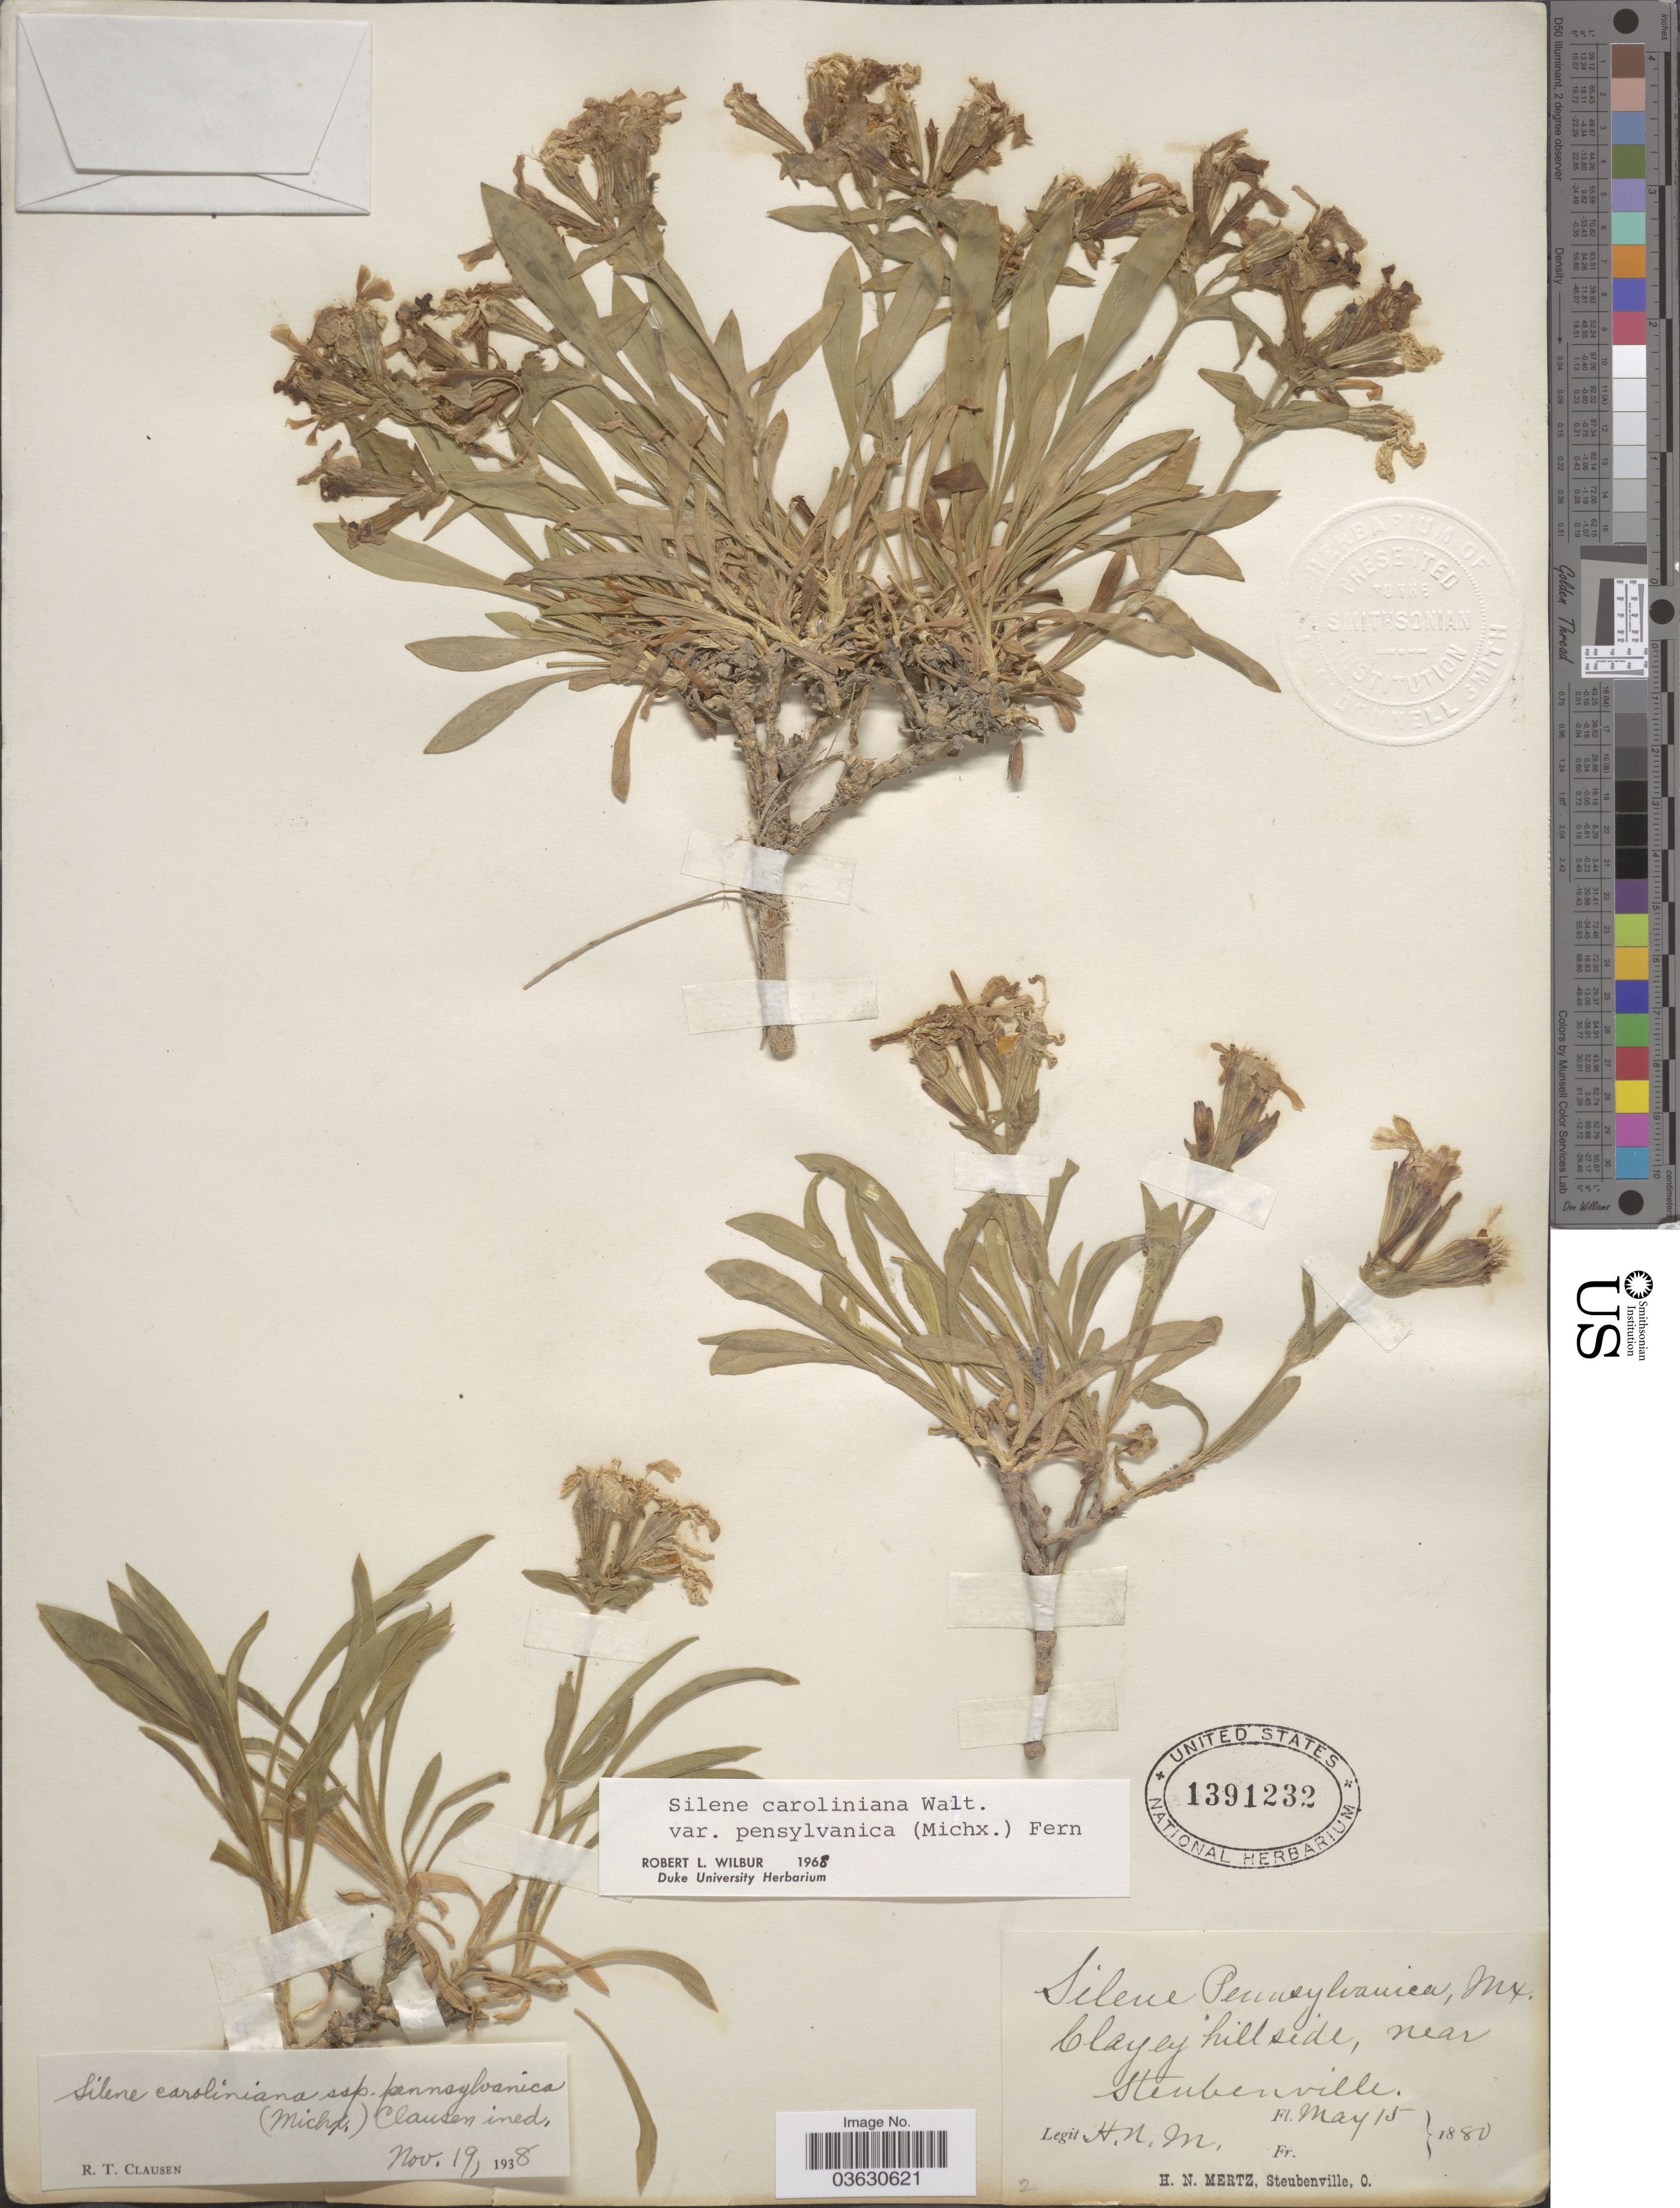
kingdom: Plantae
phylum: Tracheophyta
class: Magnoliopsida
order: Caryophyllales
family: Caryophyllaceae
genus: Silene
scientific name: Silene caroliniana var. pensylvanica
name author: (Michx.) Fernald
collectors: H. Mertz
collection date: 1880-05-15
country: United States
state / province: Ohio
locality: Clayey hillside, near Steubenville.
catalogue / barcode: US 1391232